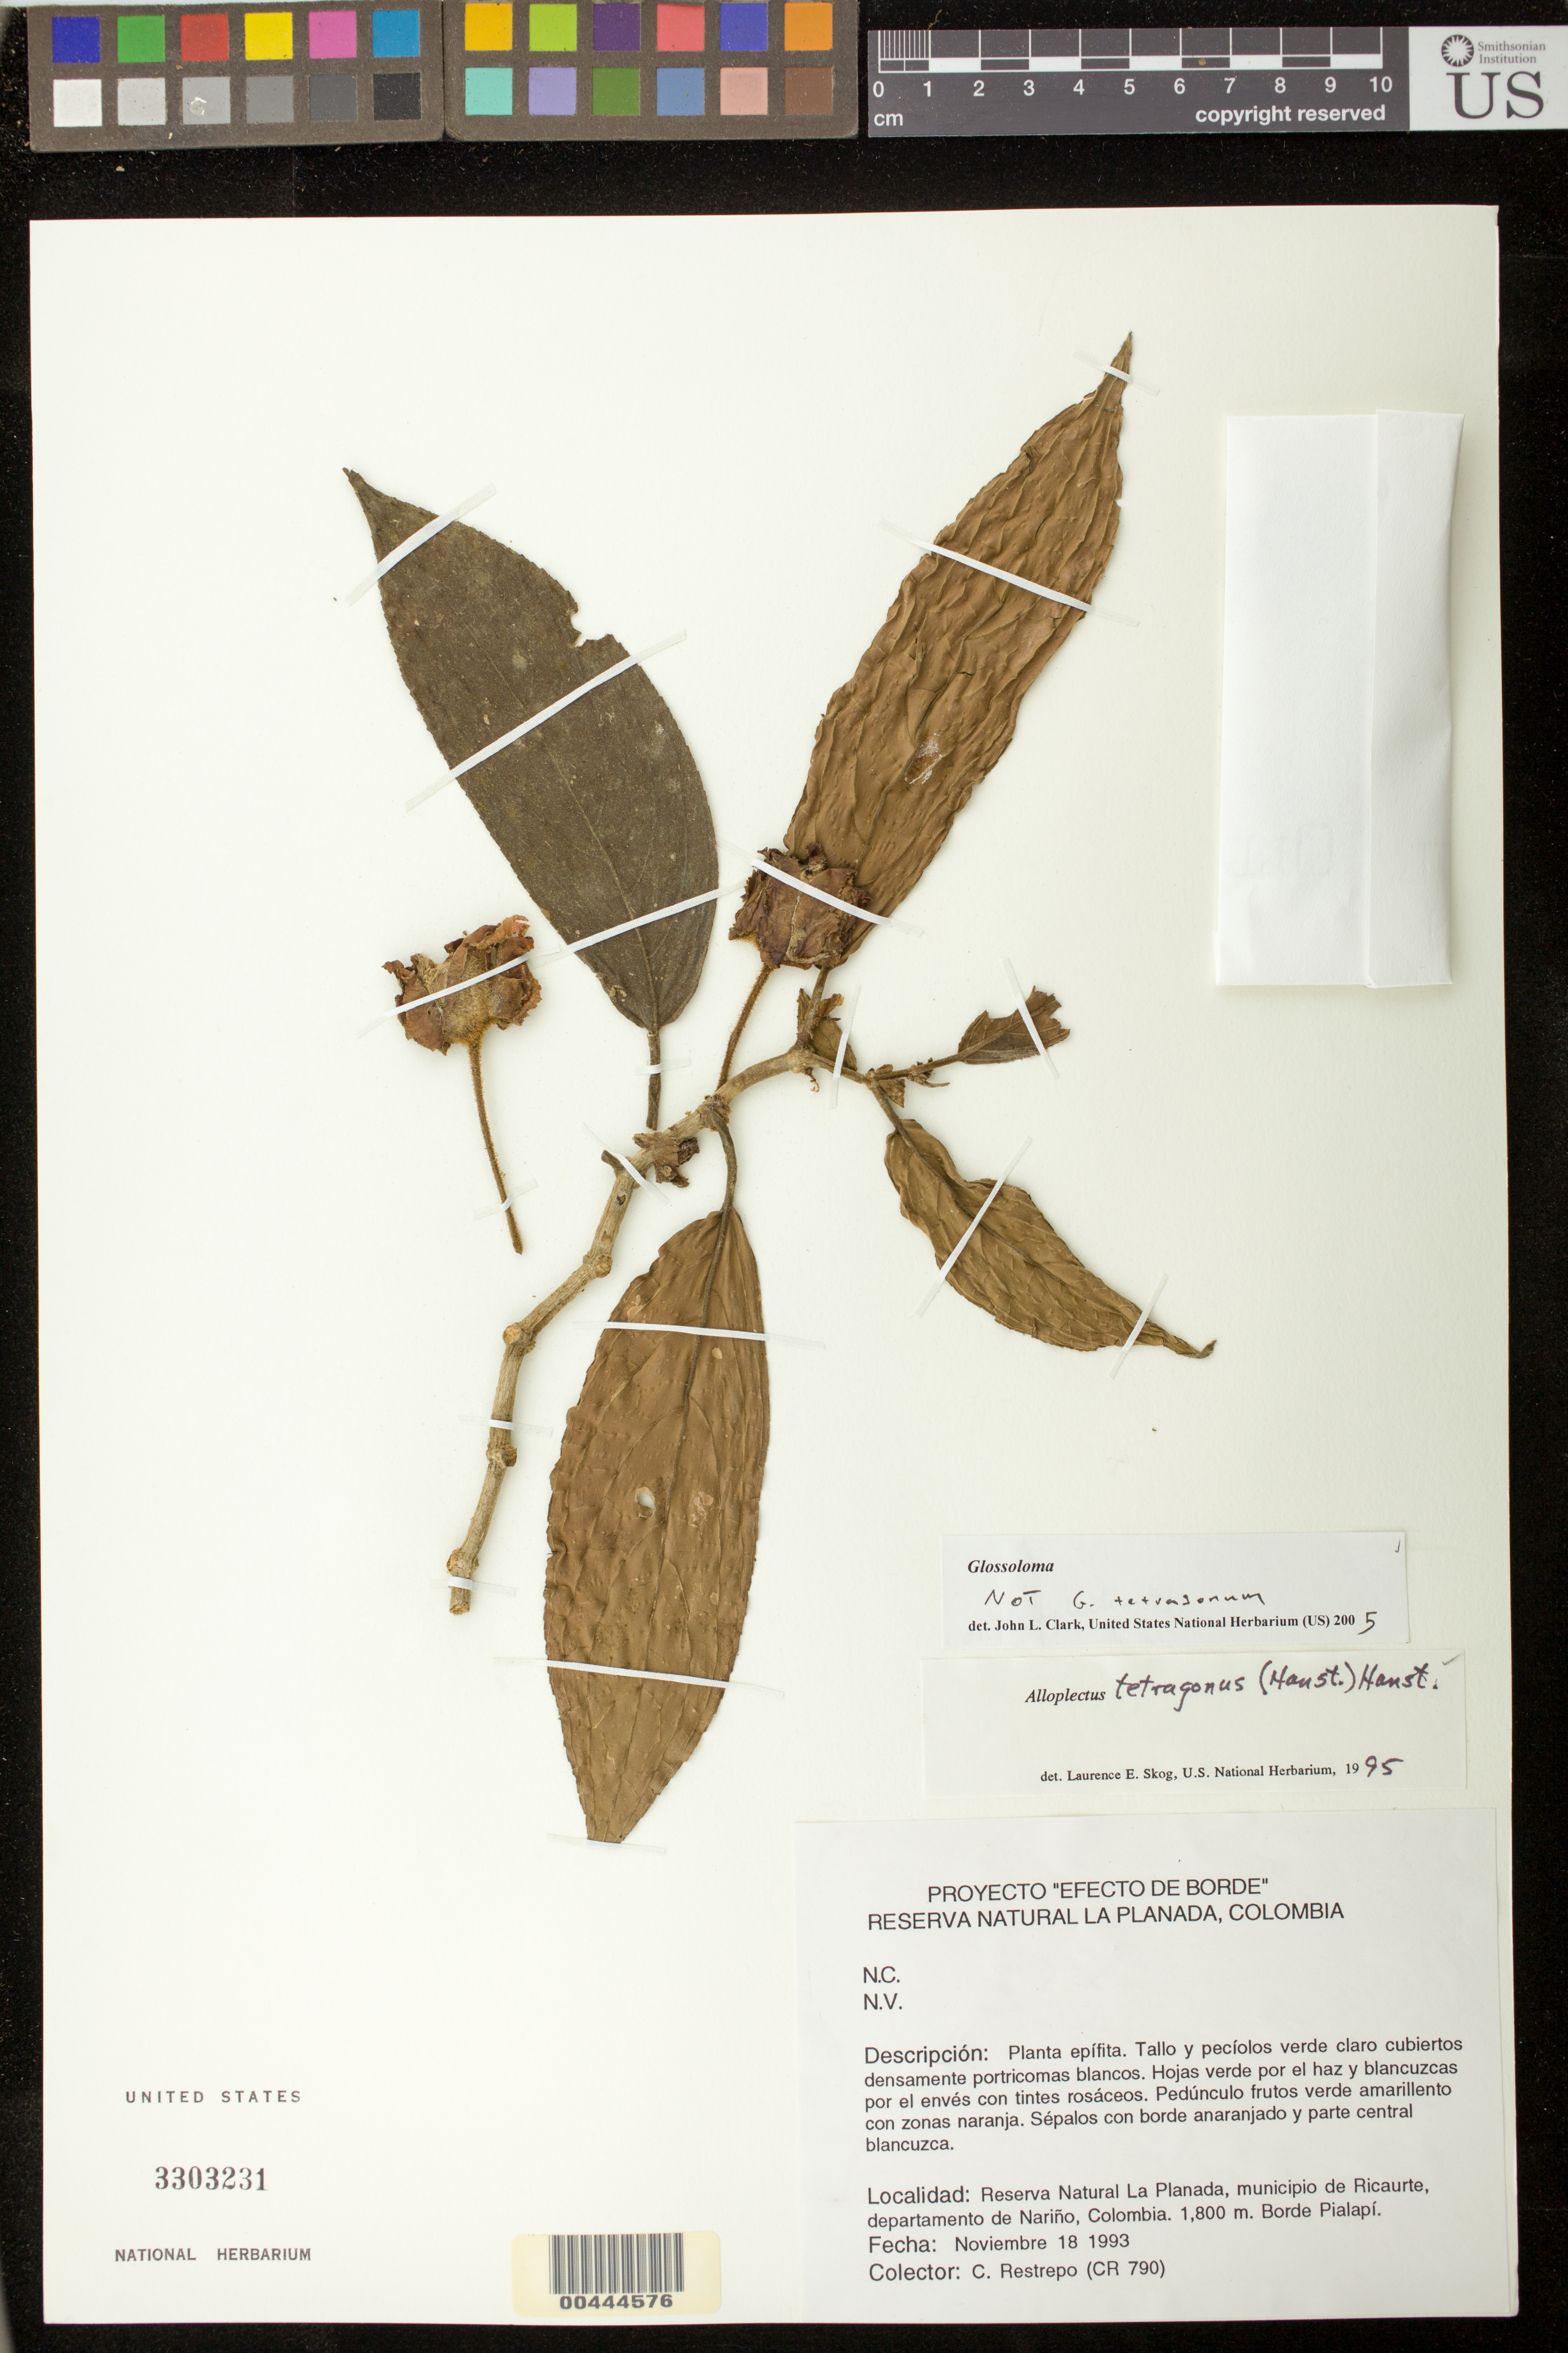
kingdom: Plantae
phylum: Tracheophyta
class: Magnoliopsida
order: Lamiales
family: Gesneriaceae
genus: Glossoloma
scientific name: Glossoloma sp.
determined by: Clark, J. L., (SEL), The Marie Selby Botanical Garden (UNITED STATES)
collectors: C. Restrepo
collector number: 790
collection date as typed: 18 Nov 1993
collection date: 1993-11-18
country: Colombia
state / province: Nariño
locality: Reserva Natural La Planada, municipio de Ricaurte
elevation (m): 1800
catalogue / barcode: US 3303231